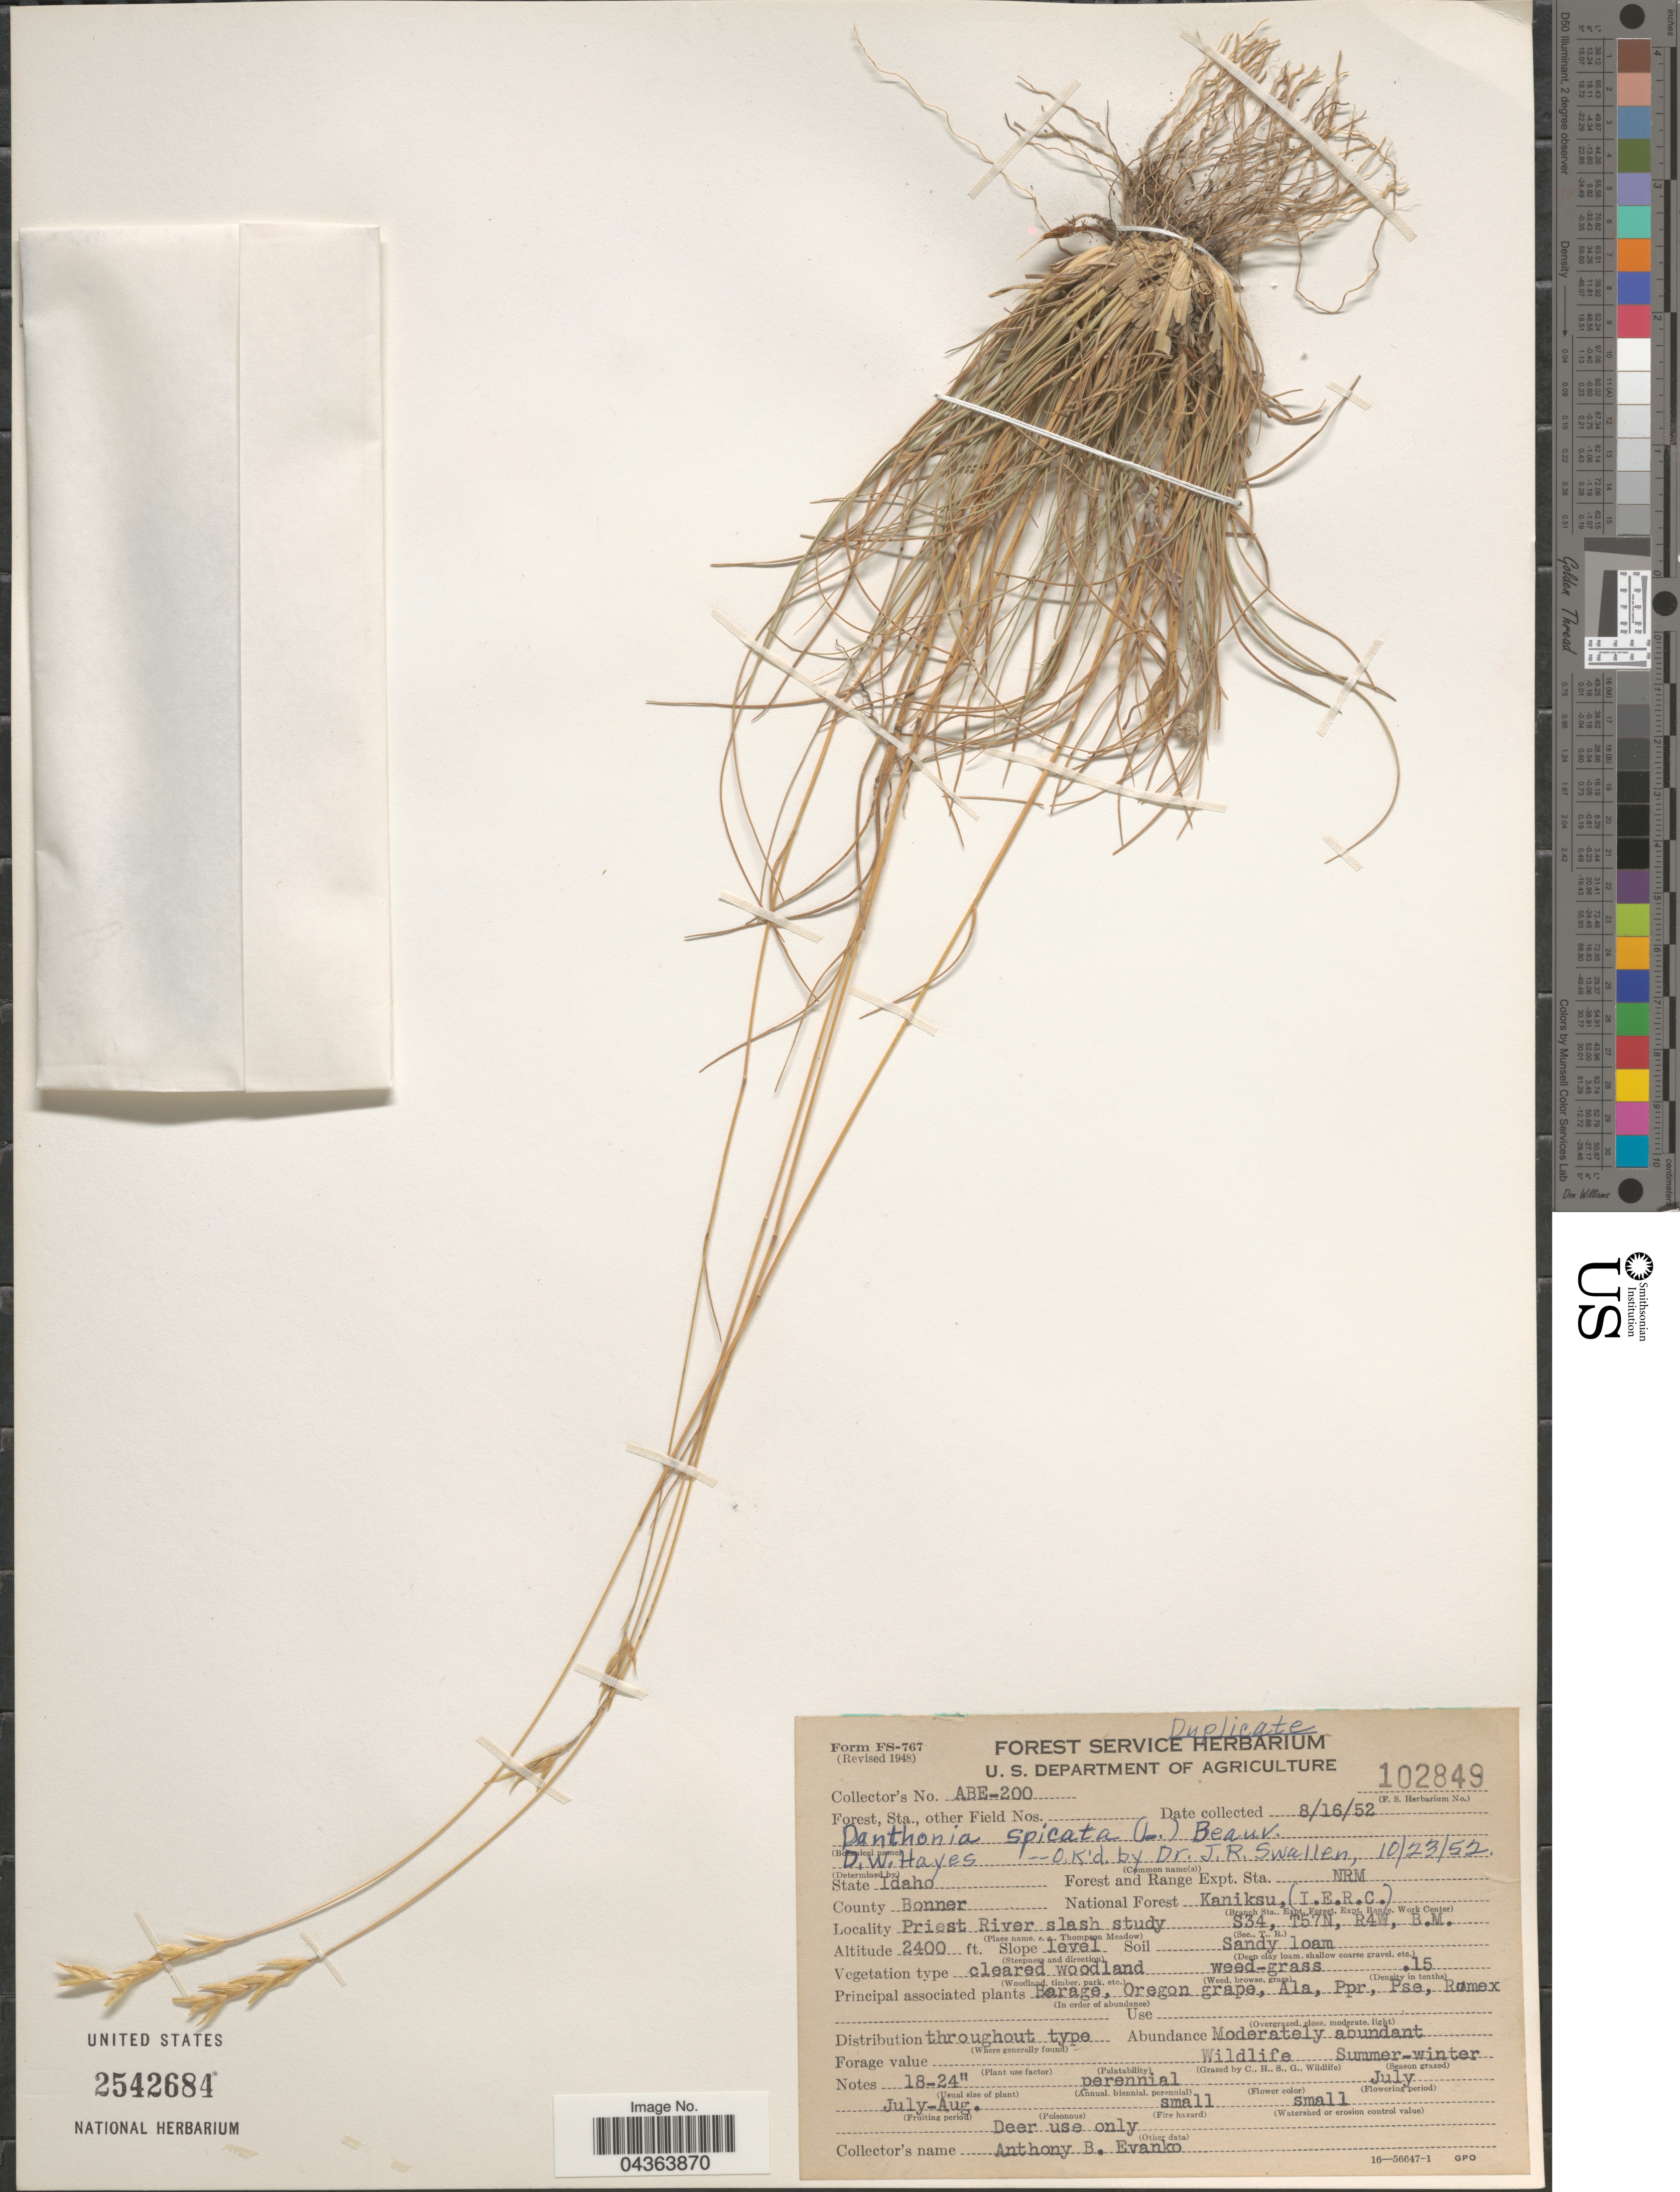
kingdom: Plantae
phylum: Tracheophyta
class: Liliopsida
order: Poales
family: Poaceae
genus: Danthonia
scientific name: Danthonia spicata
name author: (L.) P. Beauv. ex Roem. & Schult.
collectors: A. Evanko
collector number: ABE-200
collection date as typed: Transcribed d/m/y: 16/8/52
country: United States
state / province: Idaho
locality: Forest and Range Expt. Sta. NRM. County Bonner. National Forest Kaniksu, (I.E.R.C.). Priest River slash study S34, T57N, R4W, B.M.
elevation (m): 732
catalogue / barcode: US 2542684